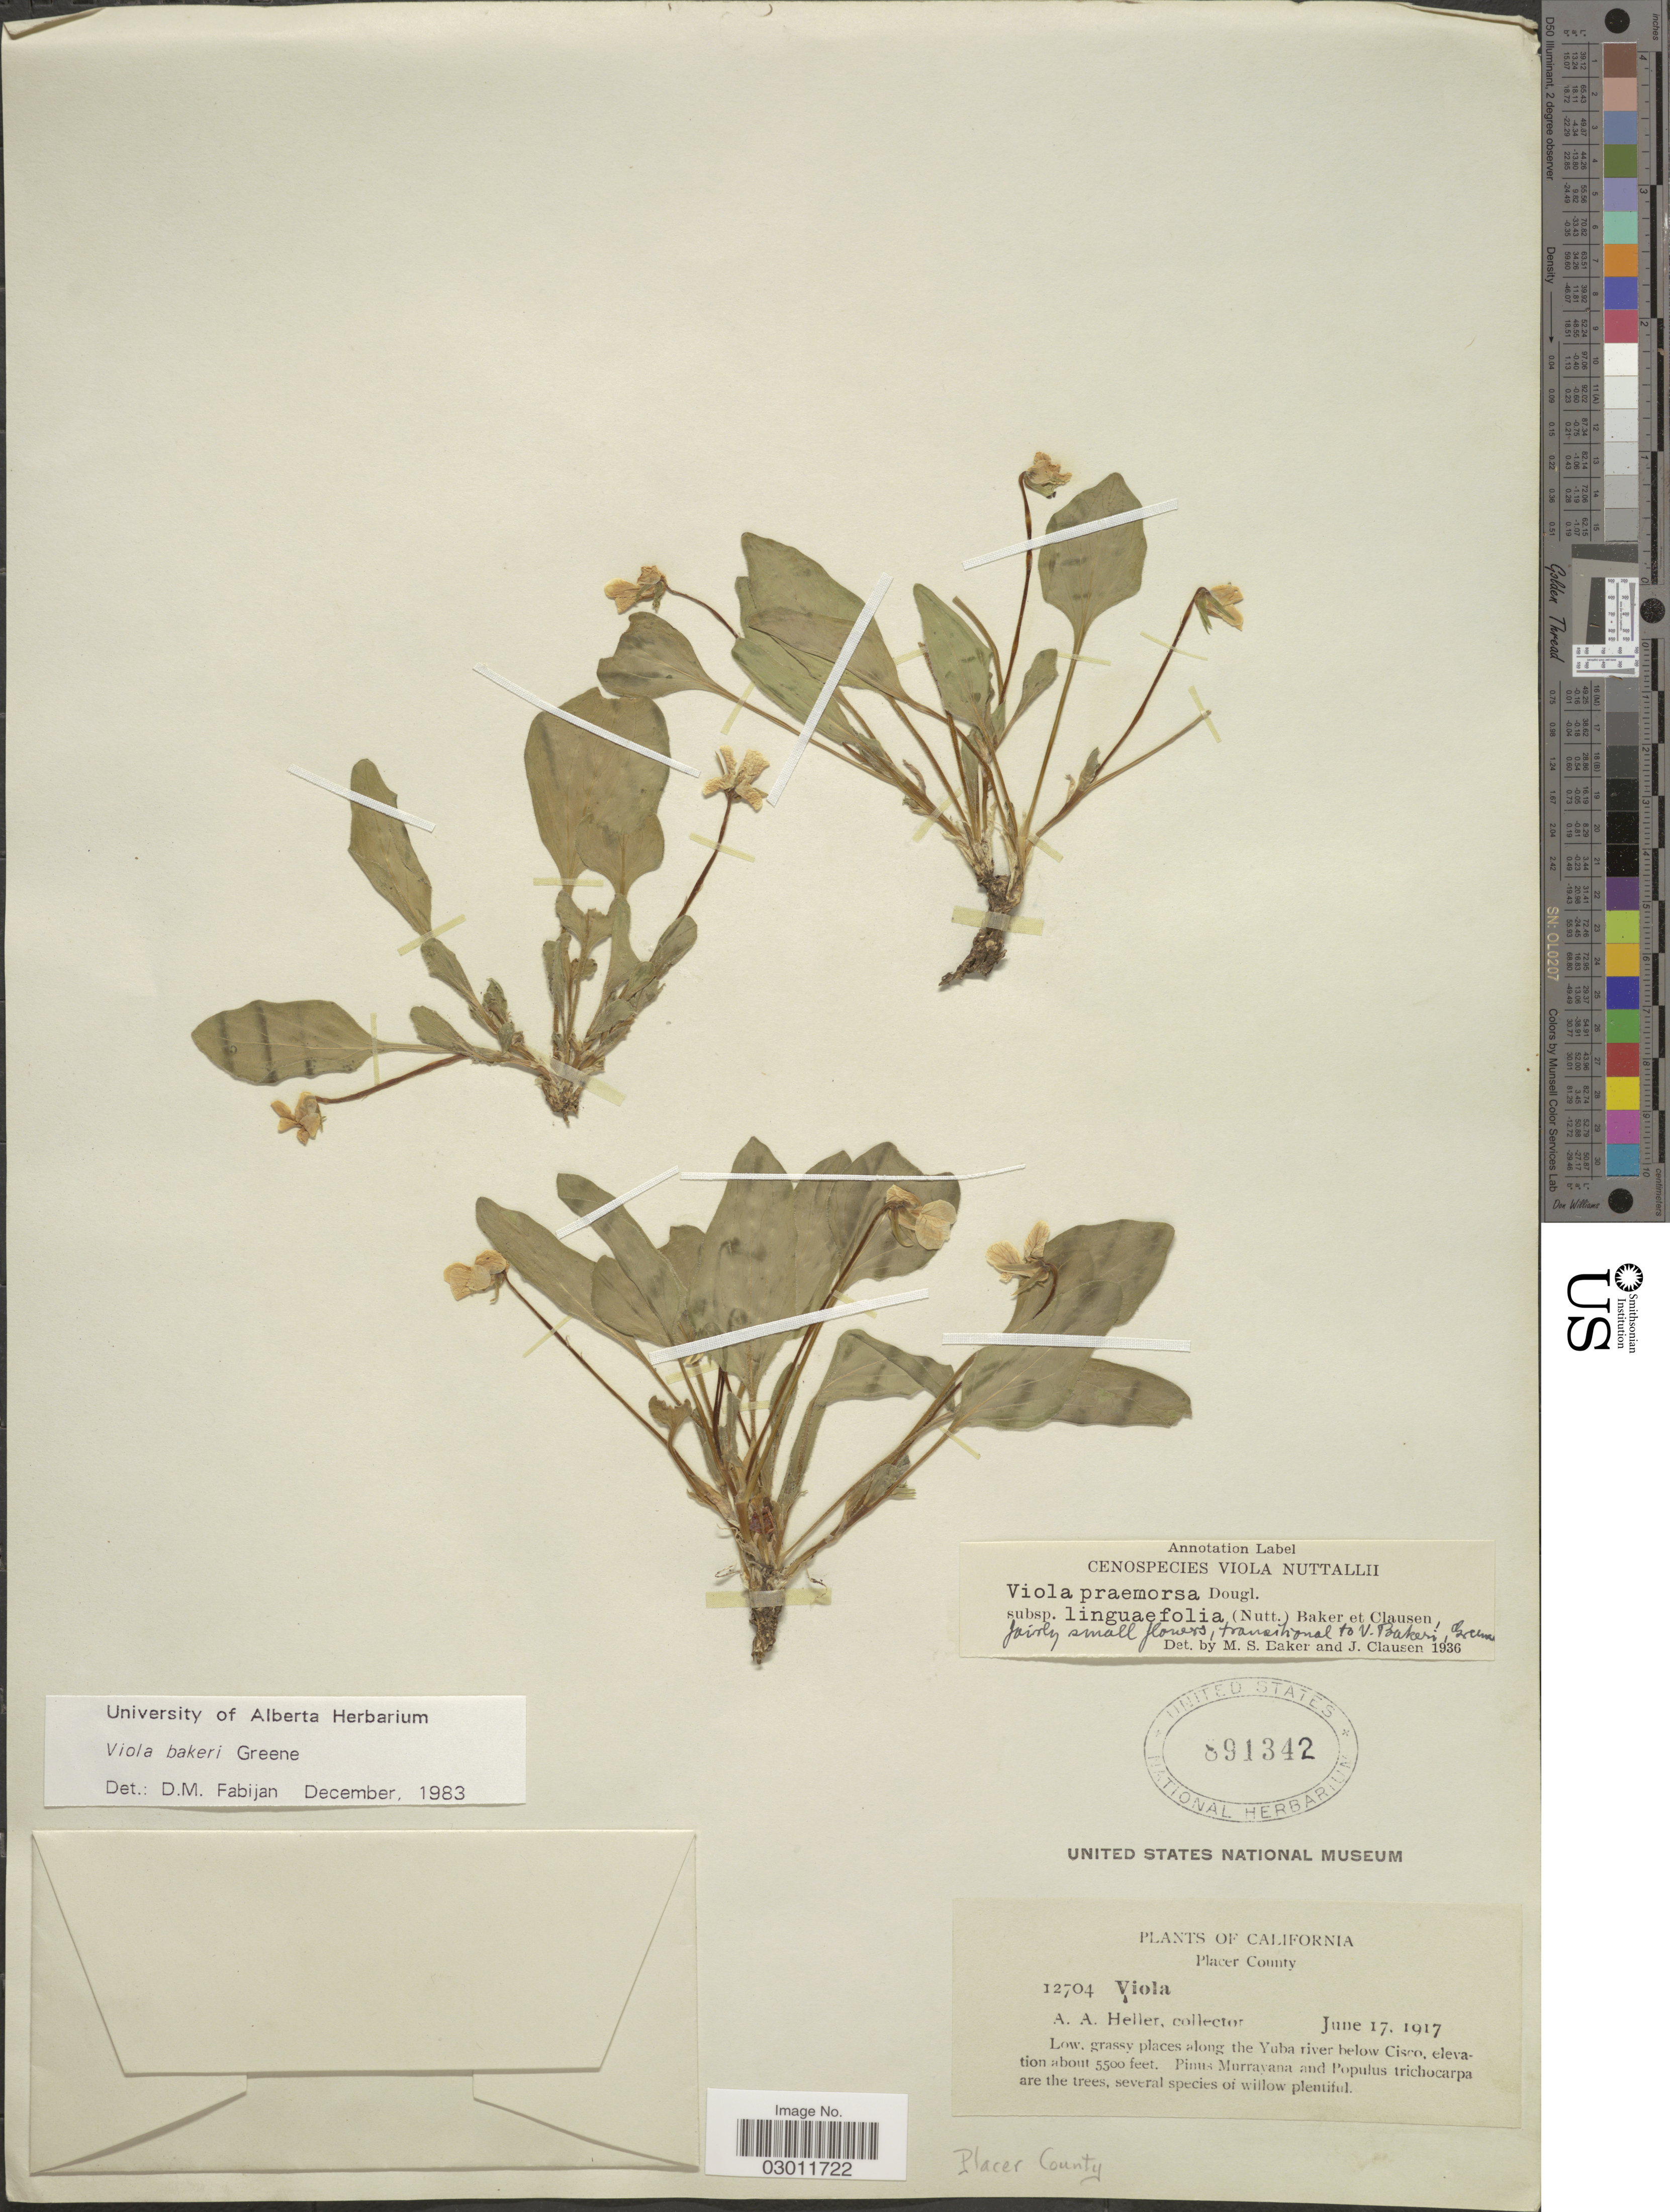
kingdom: Plantae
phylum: Tracheophyta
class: Magnoliopsida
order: Malpighiales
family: Violaceae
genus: Viola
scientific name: Viola bakeri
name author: Greene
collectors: A. A. Heller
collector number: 12704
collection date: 1917-06-17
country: United States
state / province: California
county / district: Placer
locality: Placer County, along the Yuba river below Cisco.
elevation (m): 1676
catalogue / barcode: US 891342